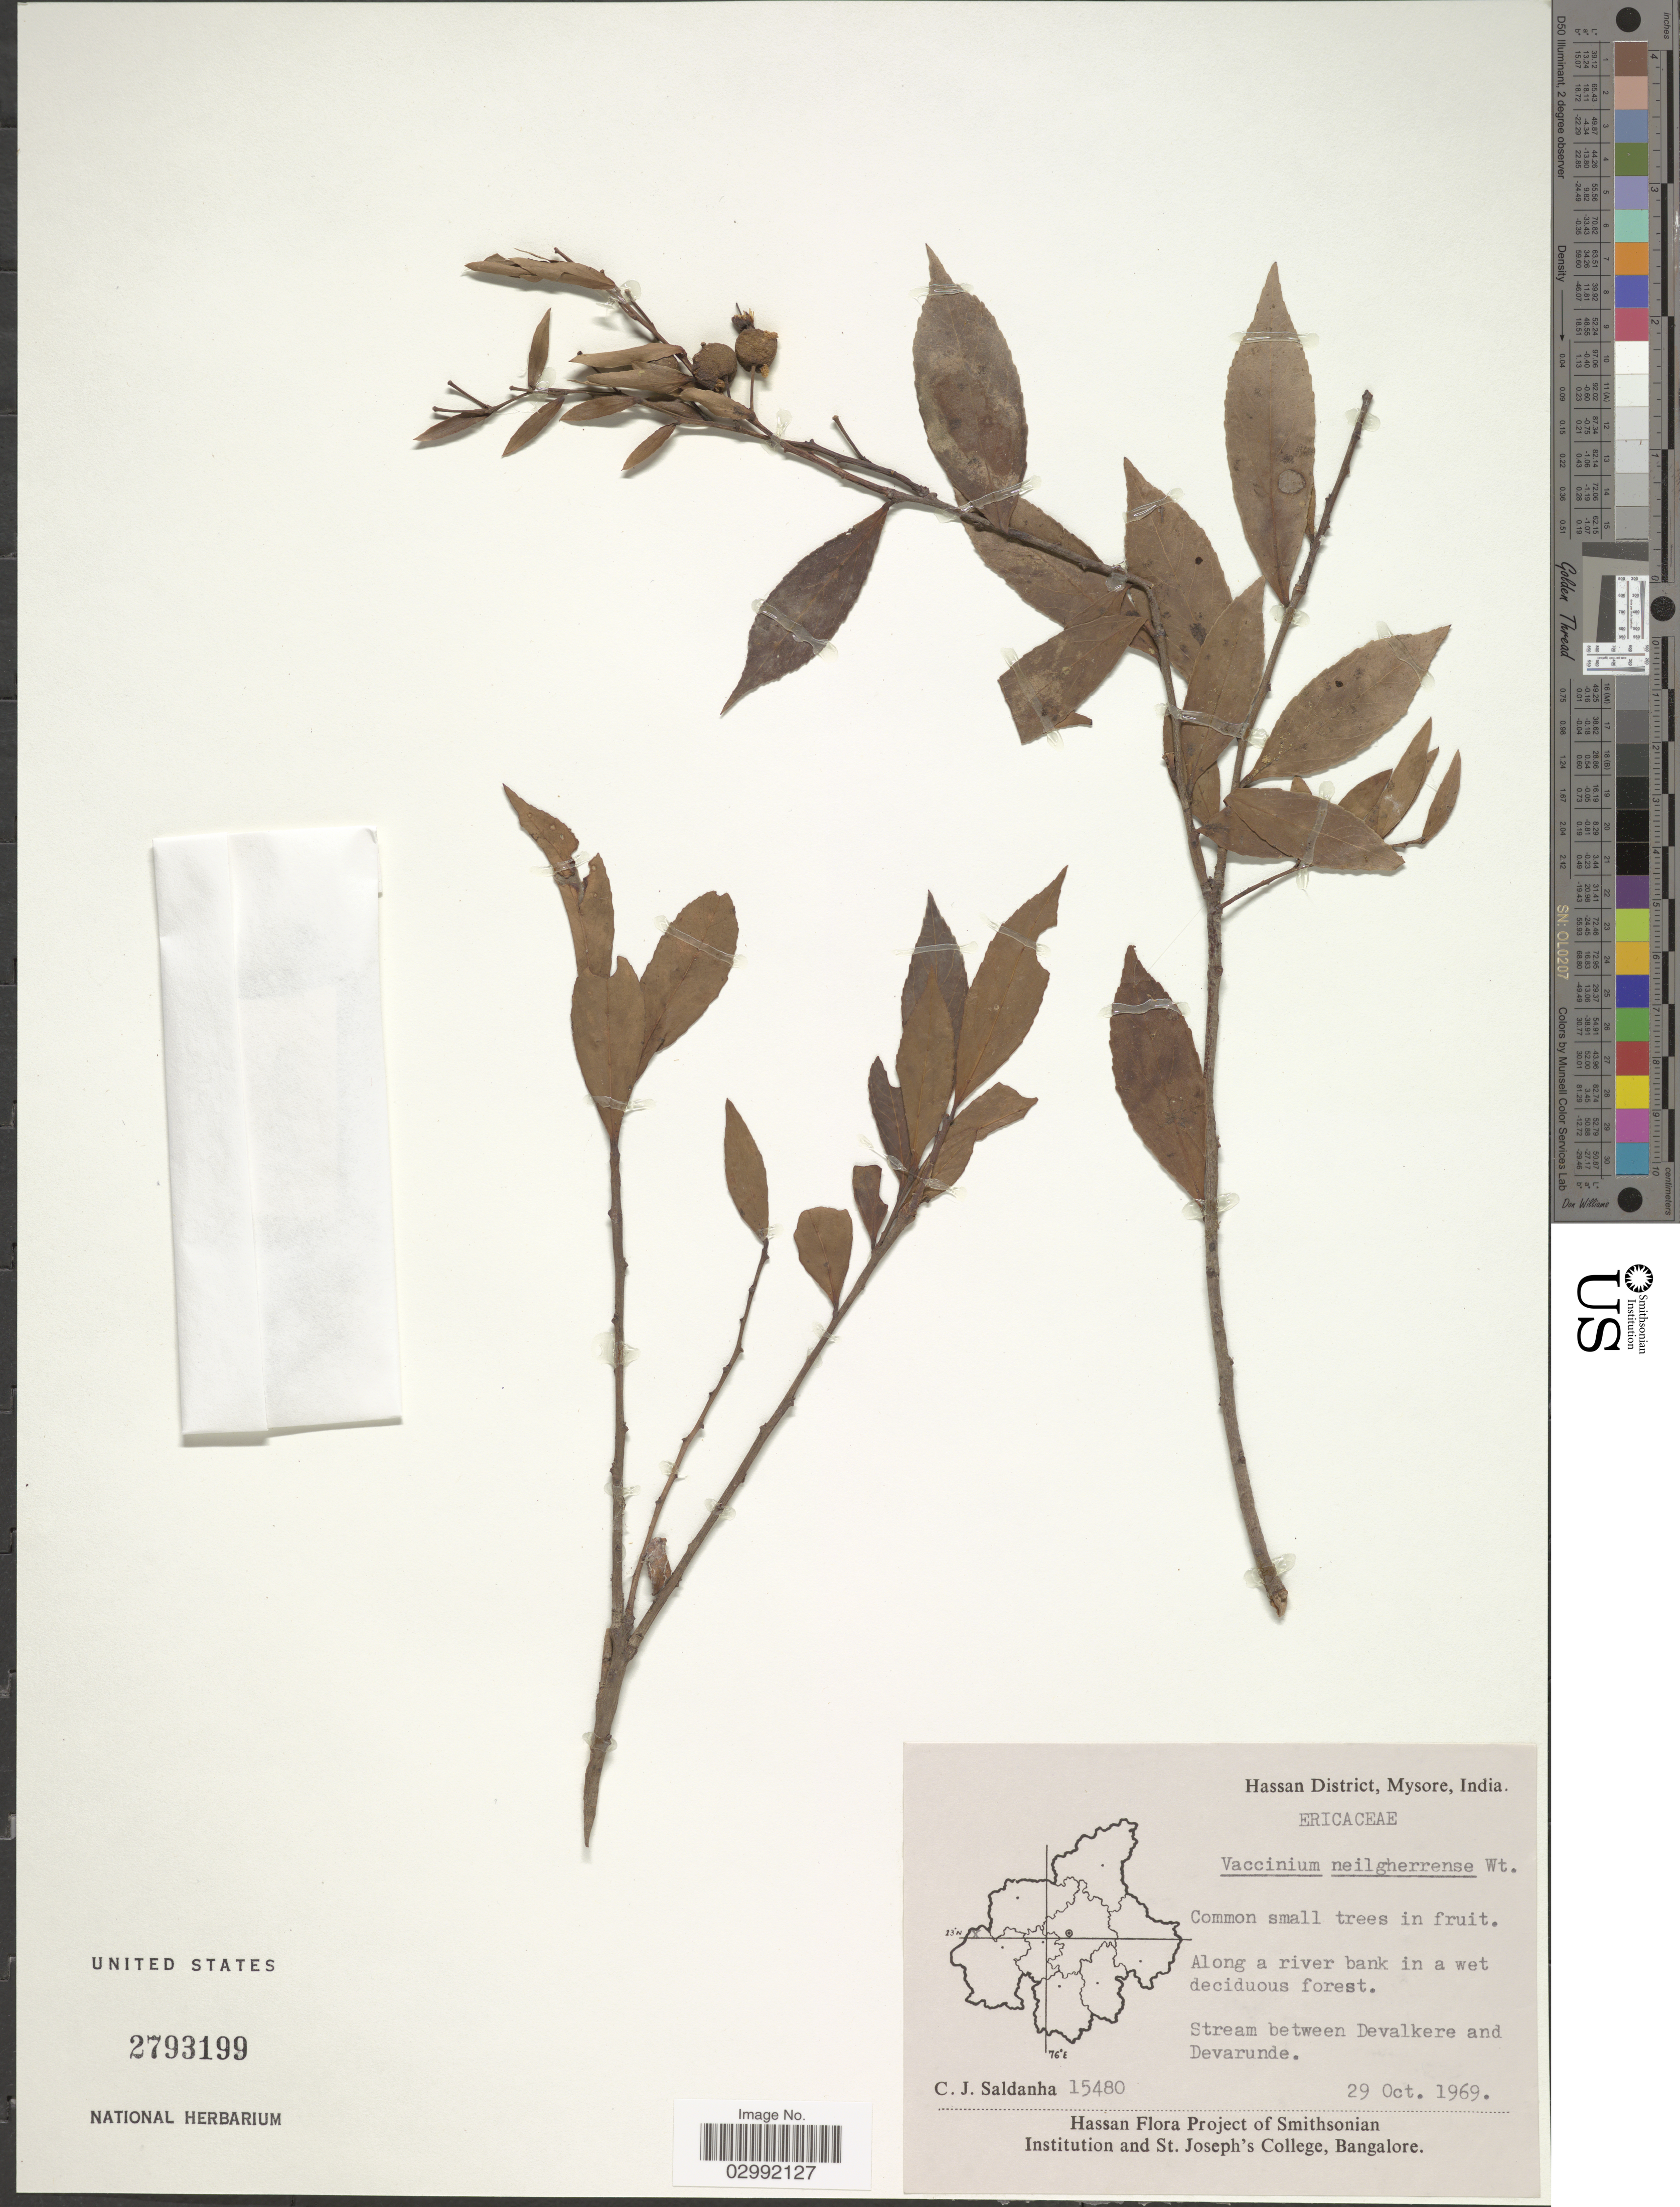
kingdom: Plantae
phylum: Tracheophyta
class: Magnoliopsida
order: Ericales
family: Ericaceae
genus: Vaccinium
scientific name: Vaccinium neilgherrense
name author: Wight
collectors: C. J. Saldanha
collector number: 15480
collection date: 1969-10-29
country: India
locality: Hassan District, Mysore, Stream between Devalkere and Devarunde.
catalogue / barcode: US 2793199